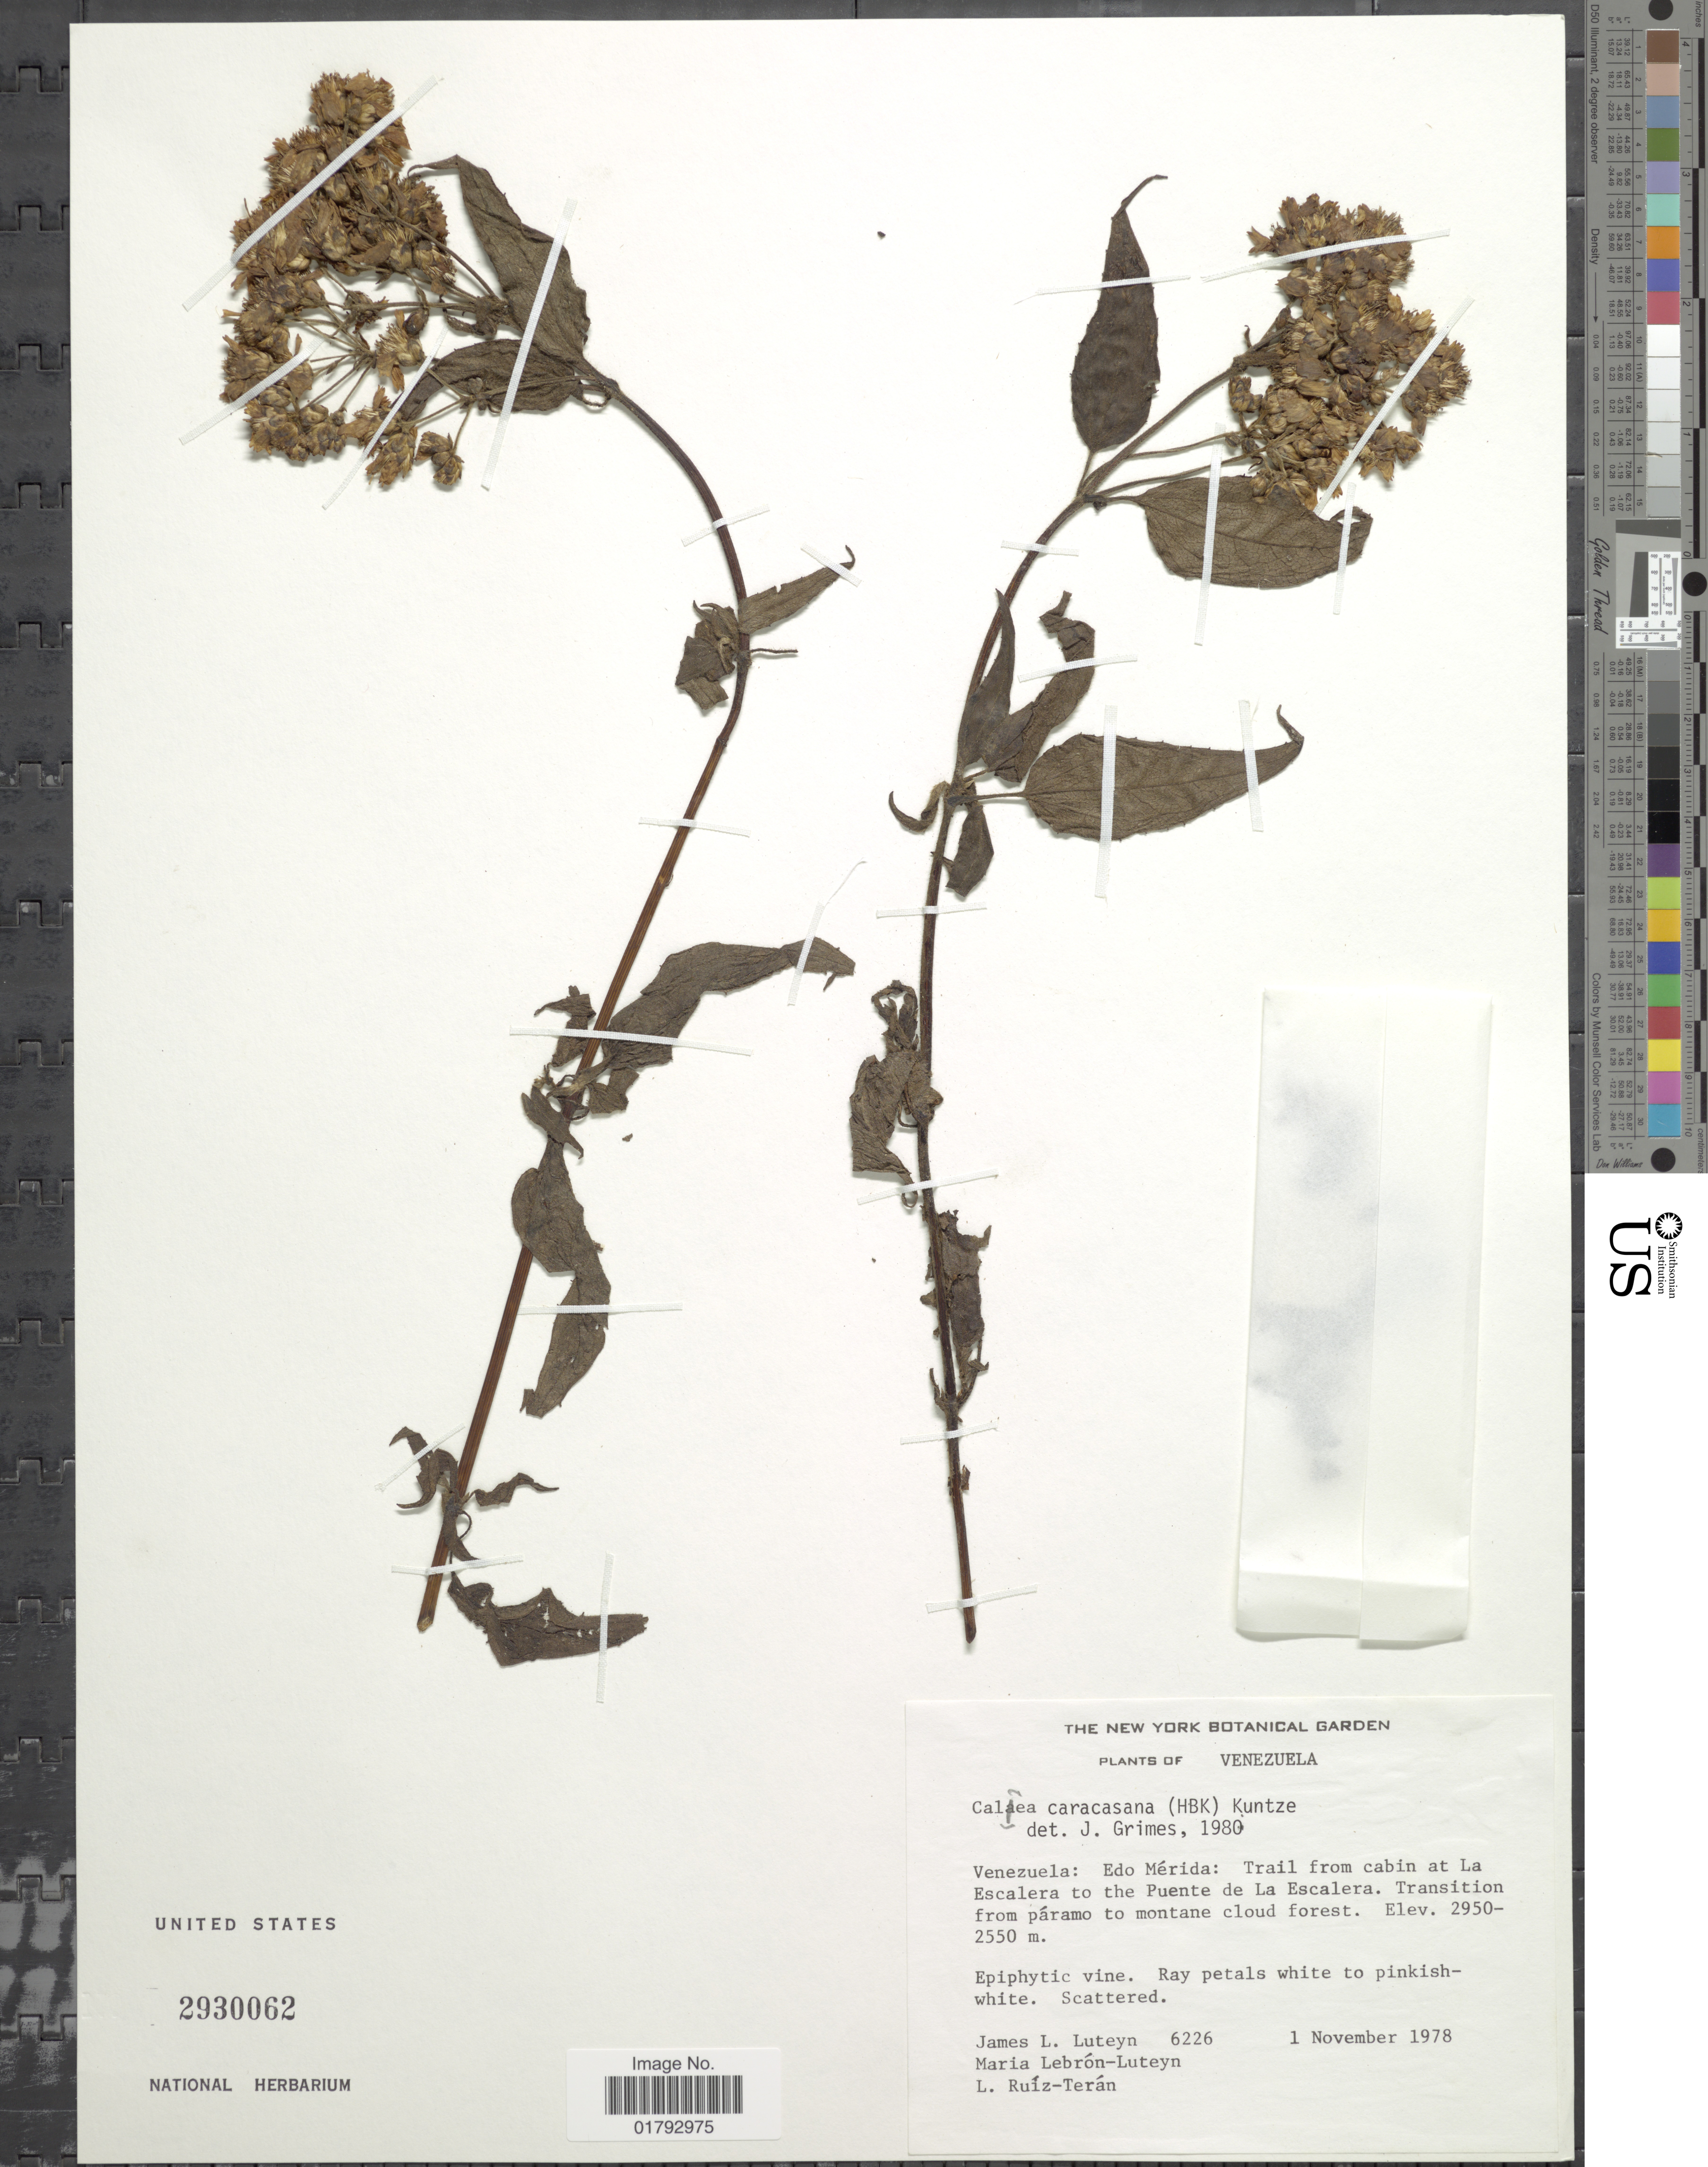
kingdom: Plantae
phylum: Tracheophyta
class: Magnoliopsida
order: Asterales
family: Asteraceae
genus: Alloispermum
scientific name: Alloispermum caracasanum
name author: (Kunth) H. Rob.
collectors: J. L. Luteyn, M. L. Lebrón-Luteyn & L. E. Ruíz-Terán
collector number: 6226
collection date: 1978-11-01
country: Venezuela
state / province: Mérida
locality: Venezuela: Edo Merida: Trail from cabin at La Escalera to the Puente de La Escalera.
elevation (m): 2550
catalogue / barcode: US 2930062